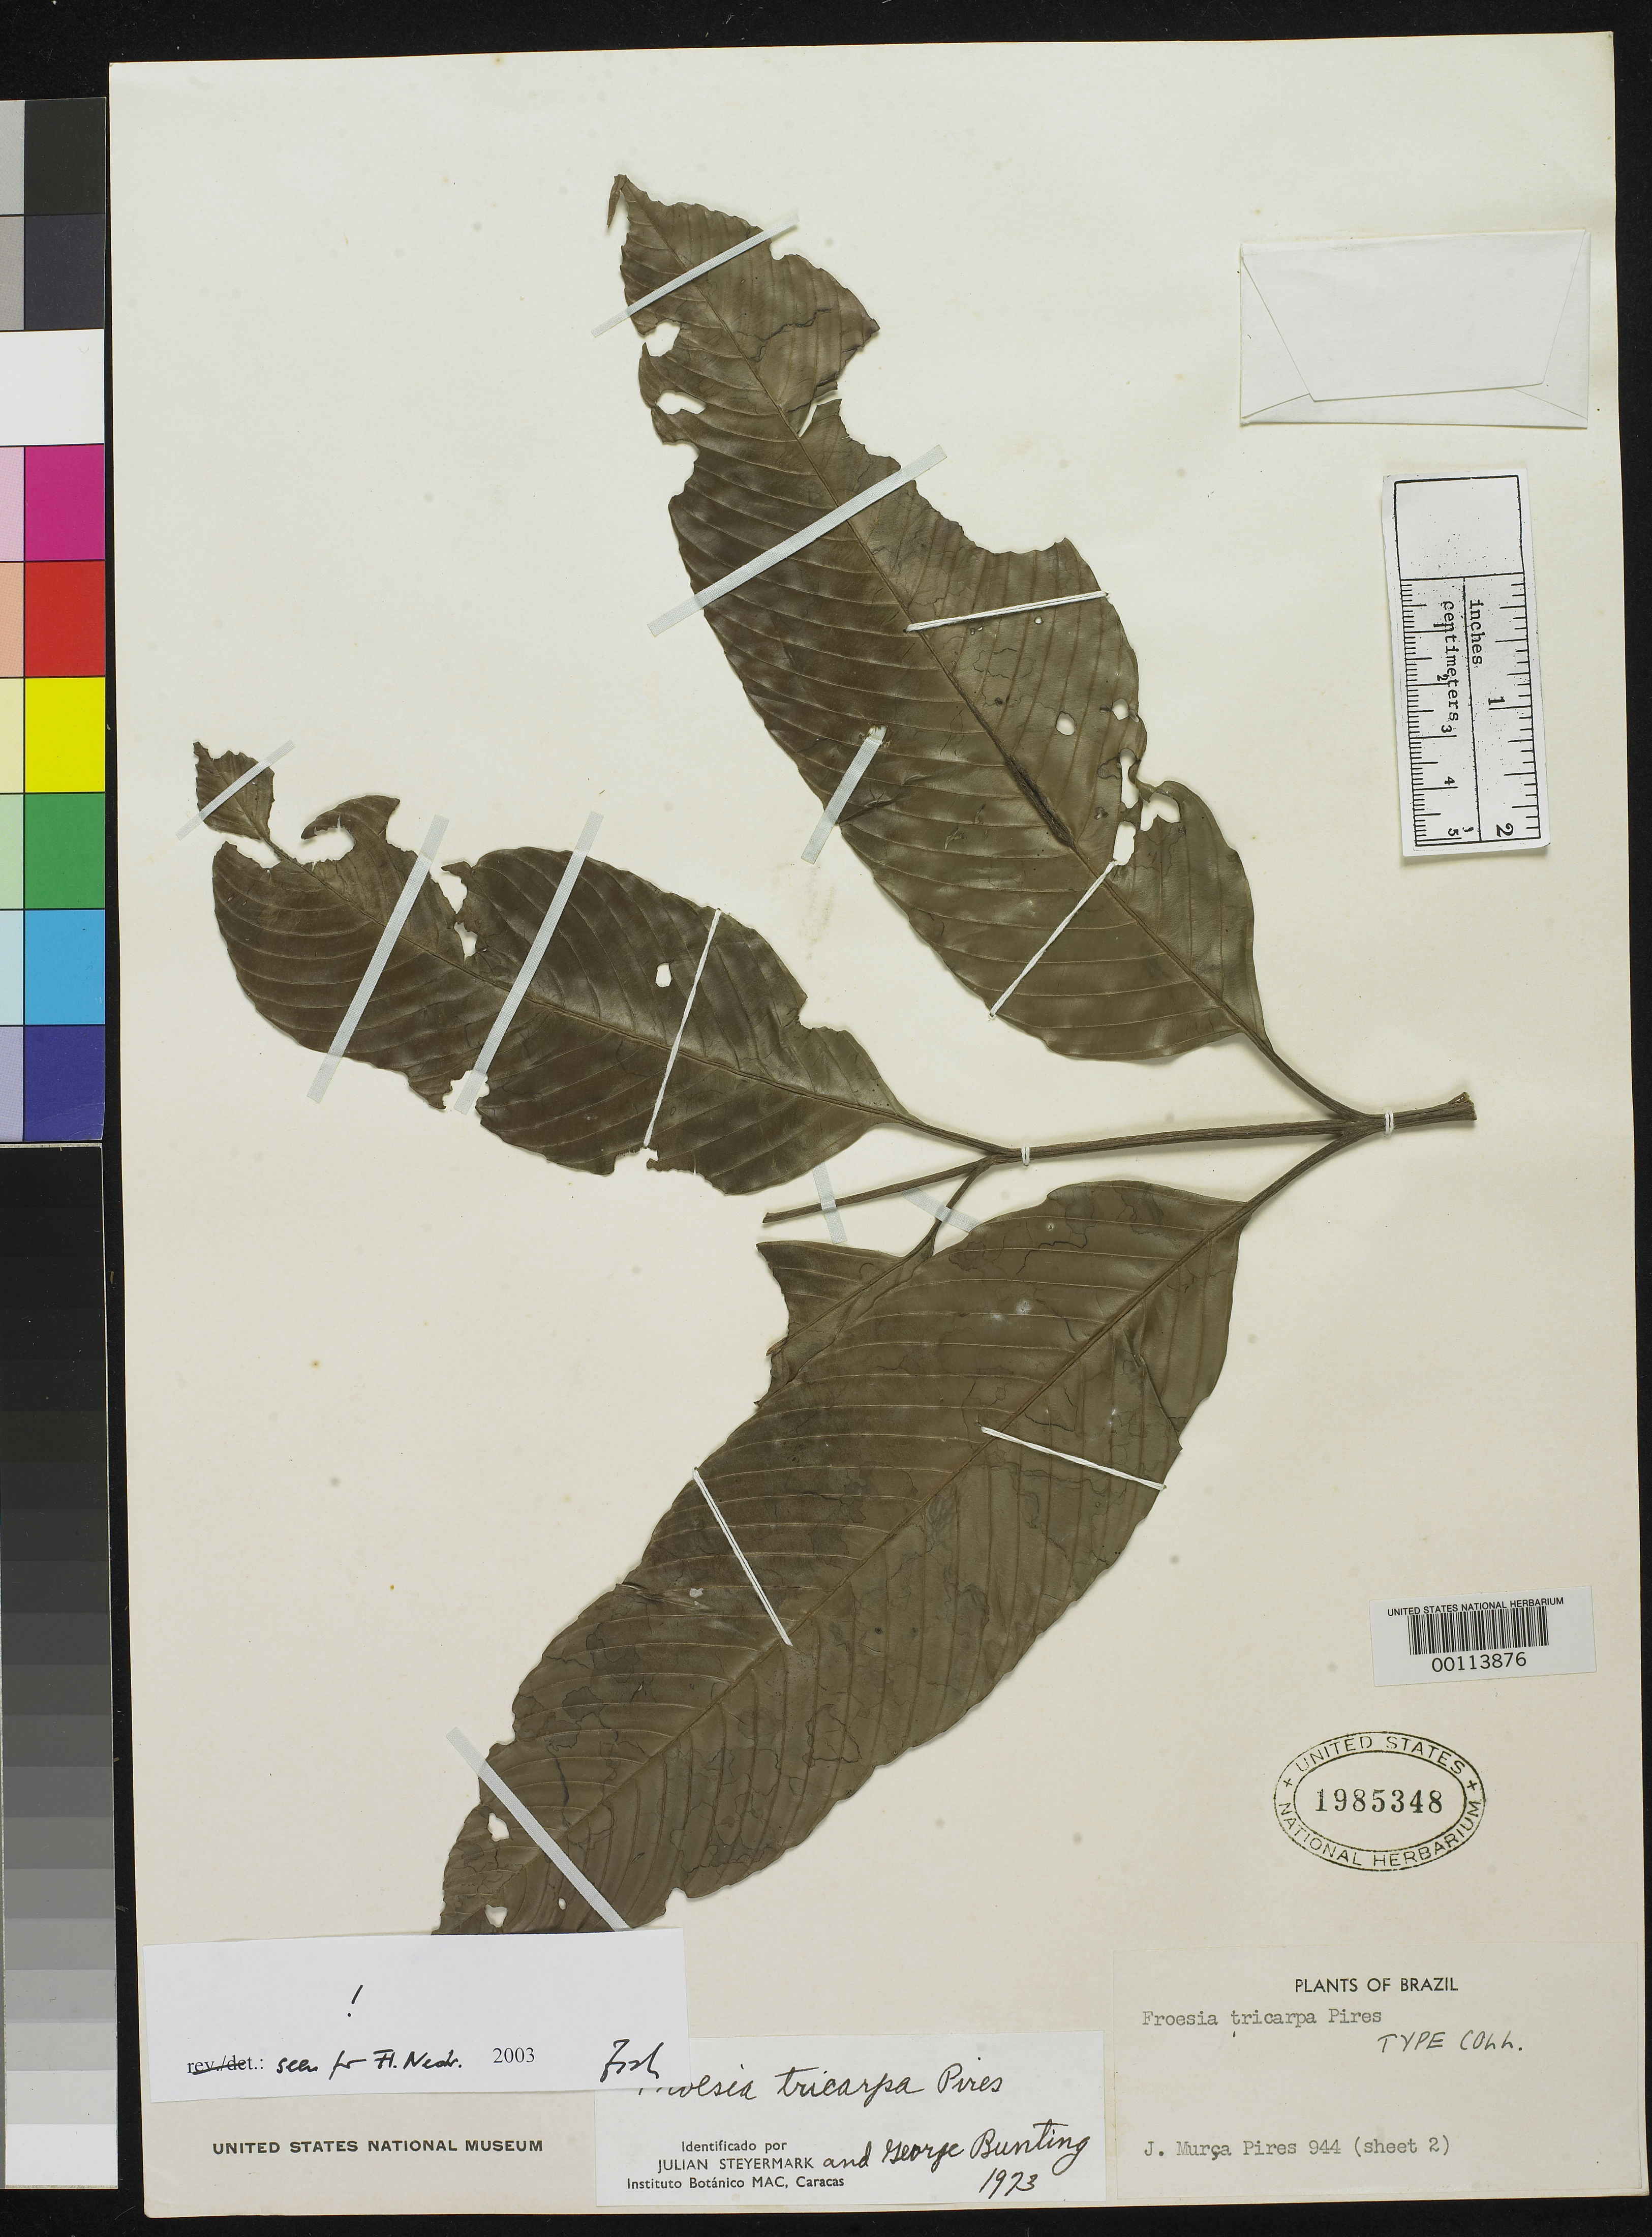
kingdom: Plantae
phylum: Tracheophyta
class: Magnoliopsida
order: Malpighiales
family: Quiinaceae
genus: Froesia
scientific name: Froesia tricarpa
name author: Pires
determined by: Steyermark, J. A.; Bunting, G. S.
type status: Isotype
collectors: J. M. Pires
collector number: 944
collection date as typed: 09 Nov 1947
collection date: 1947-11-09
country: Brazil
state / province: Amazonas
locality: Rio Uaupés, Taraquá.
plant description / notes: Isotype mounted on 3 sheets; "sheet 4" consists of mounted photos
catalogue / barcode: US 1985348